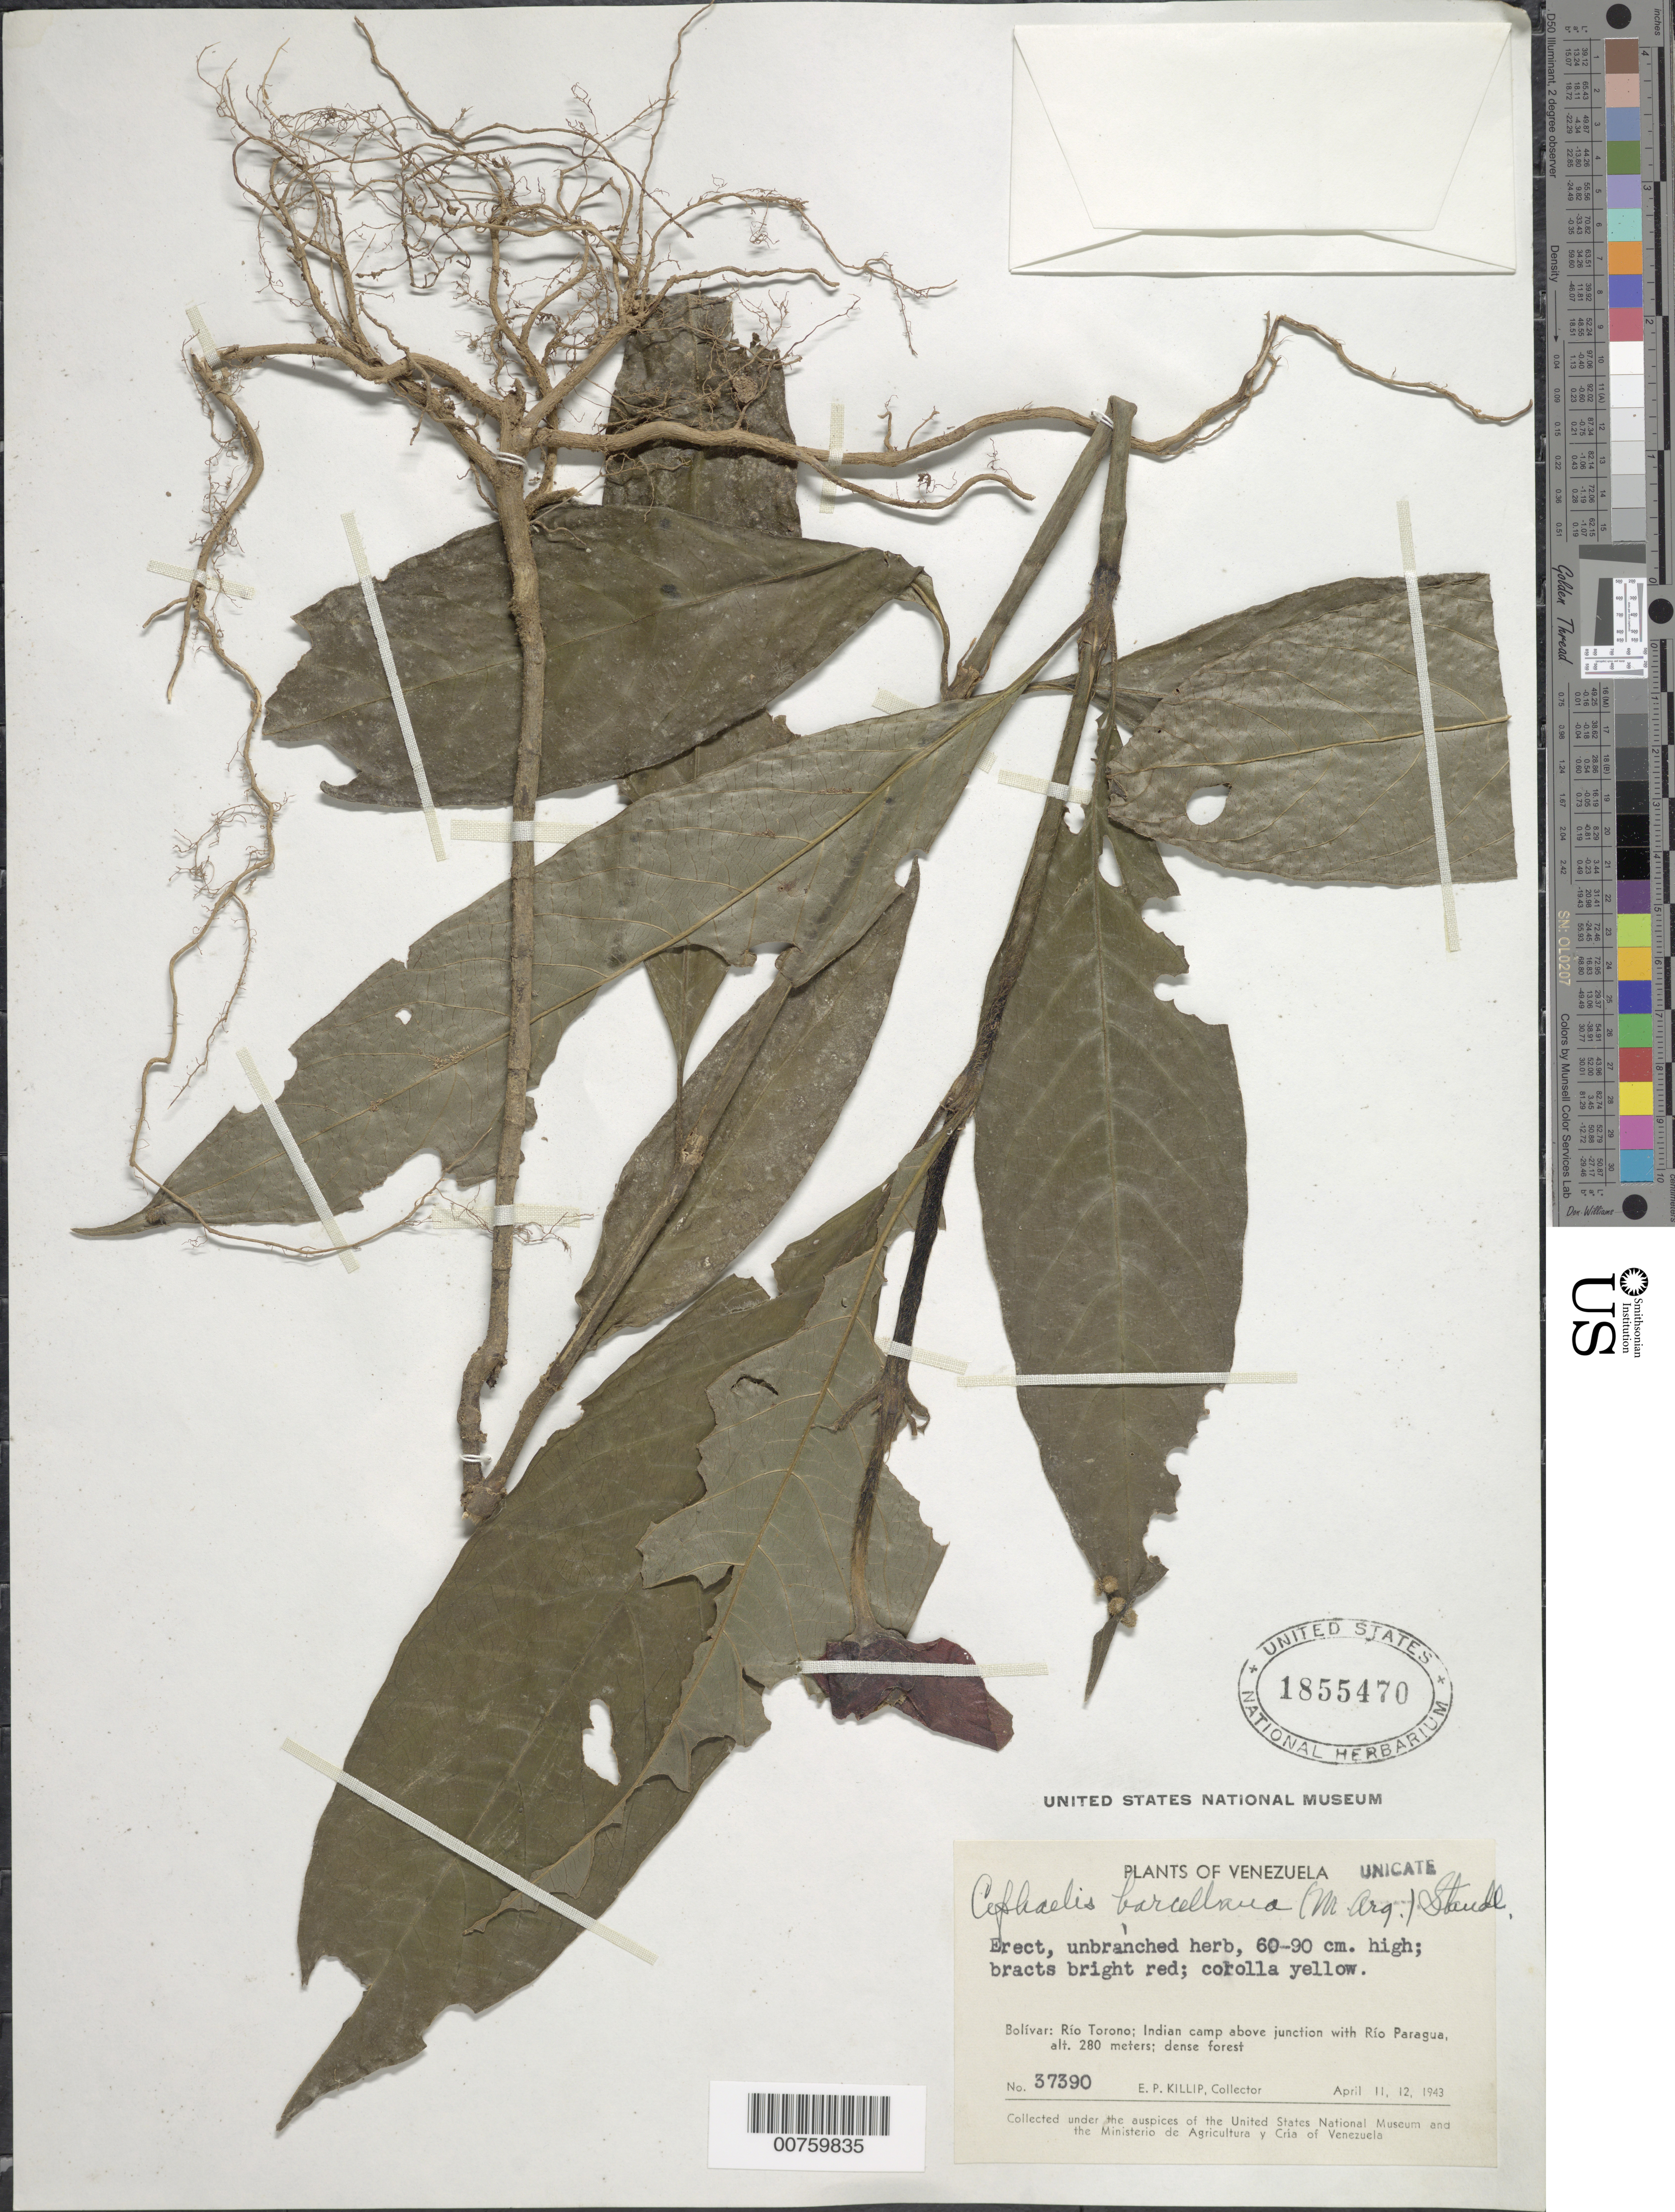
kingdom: Plantae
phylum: Tracheophyta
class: Magnoliopsida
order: Gentianales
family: Rubiaceae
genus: Cephaelis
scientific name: Cephaelis barcellana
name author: (Müll. Arg.) Standl.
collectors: E. P. Killip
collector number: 37390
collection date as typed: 11-Apr-43 to 12-Apr-43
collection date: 1943-04-11/1943-04-12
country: Venezuela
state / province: Bolívar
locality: Río Torono, Indian camp above junction with Río Paragua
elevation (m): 280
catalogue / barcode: US 1855470